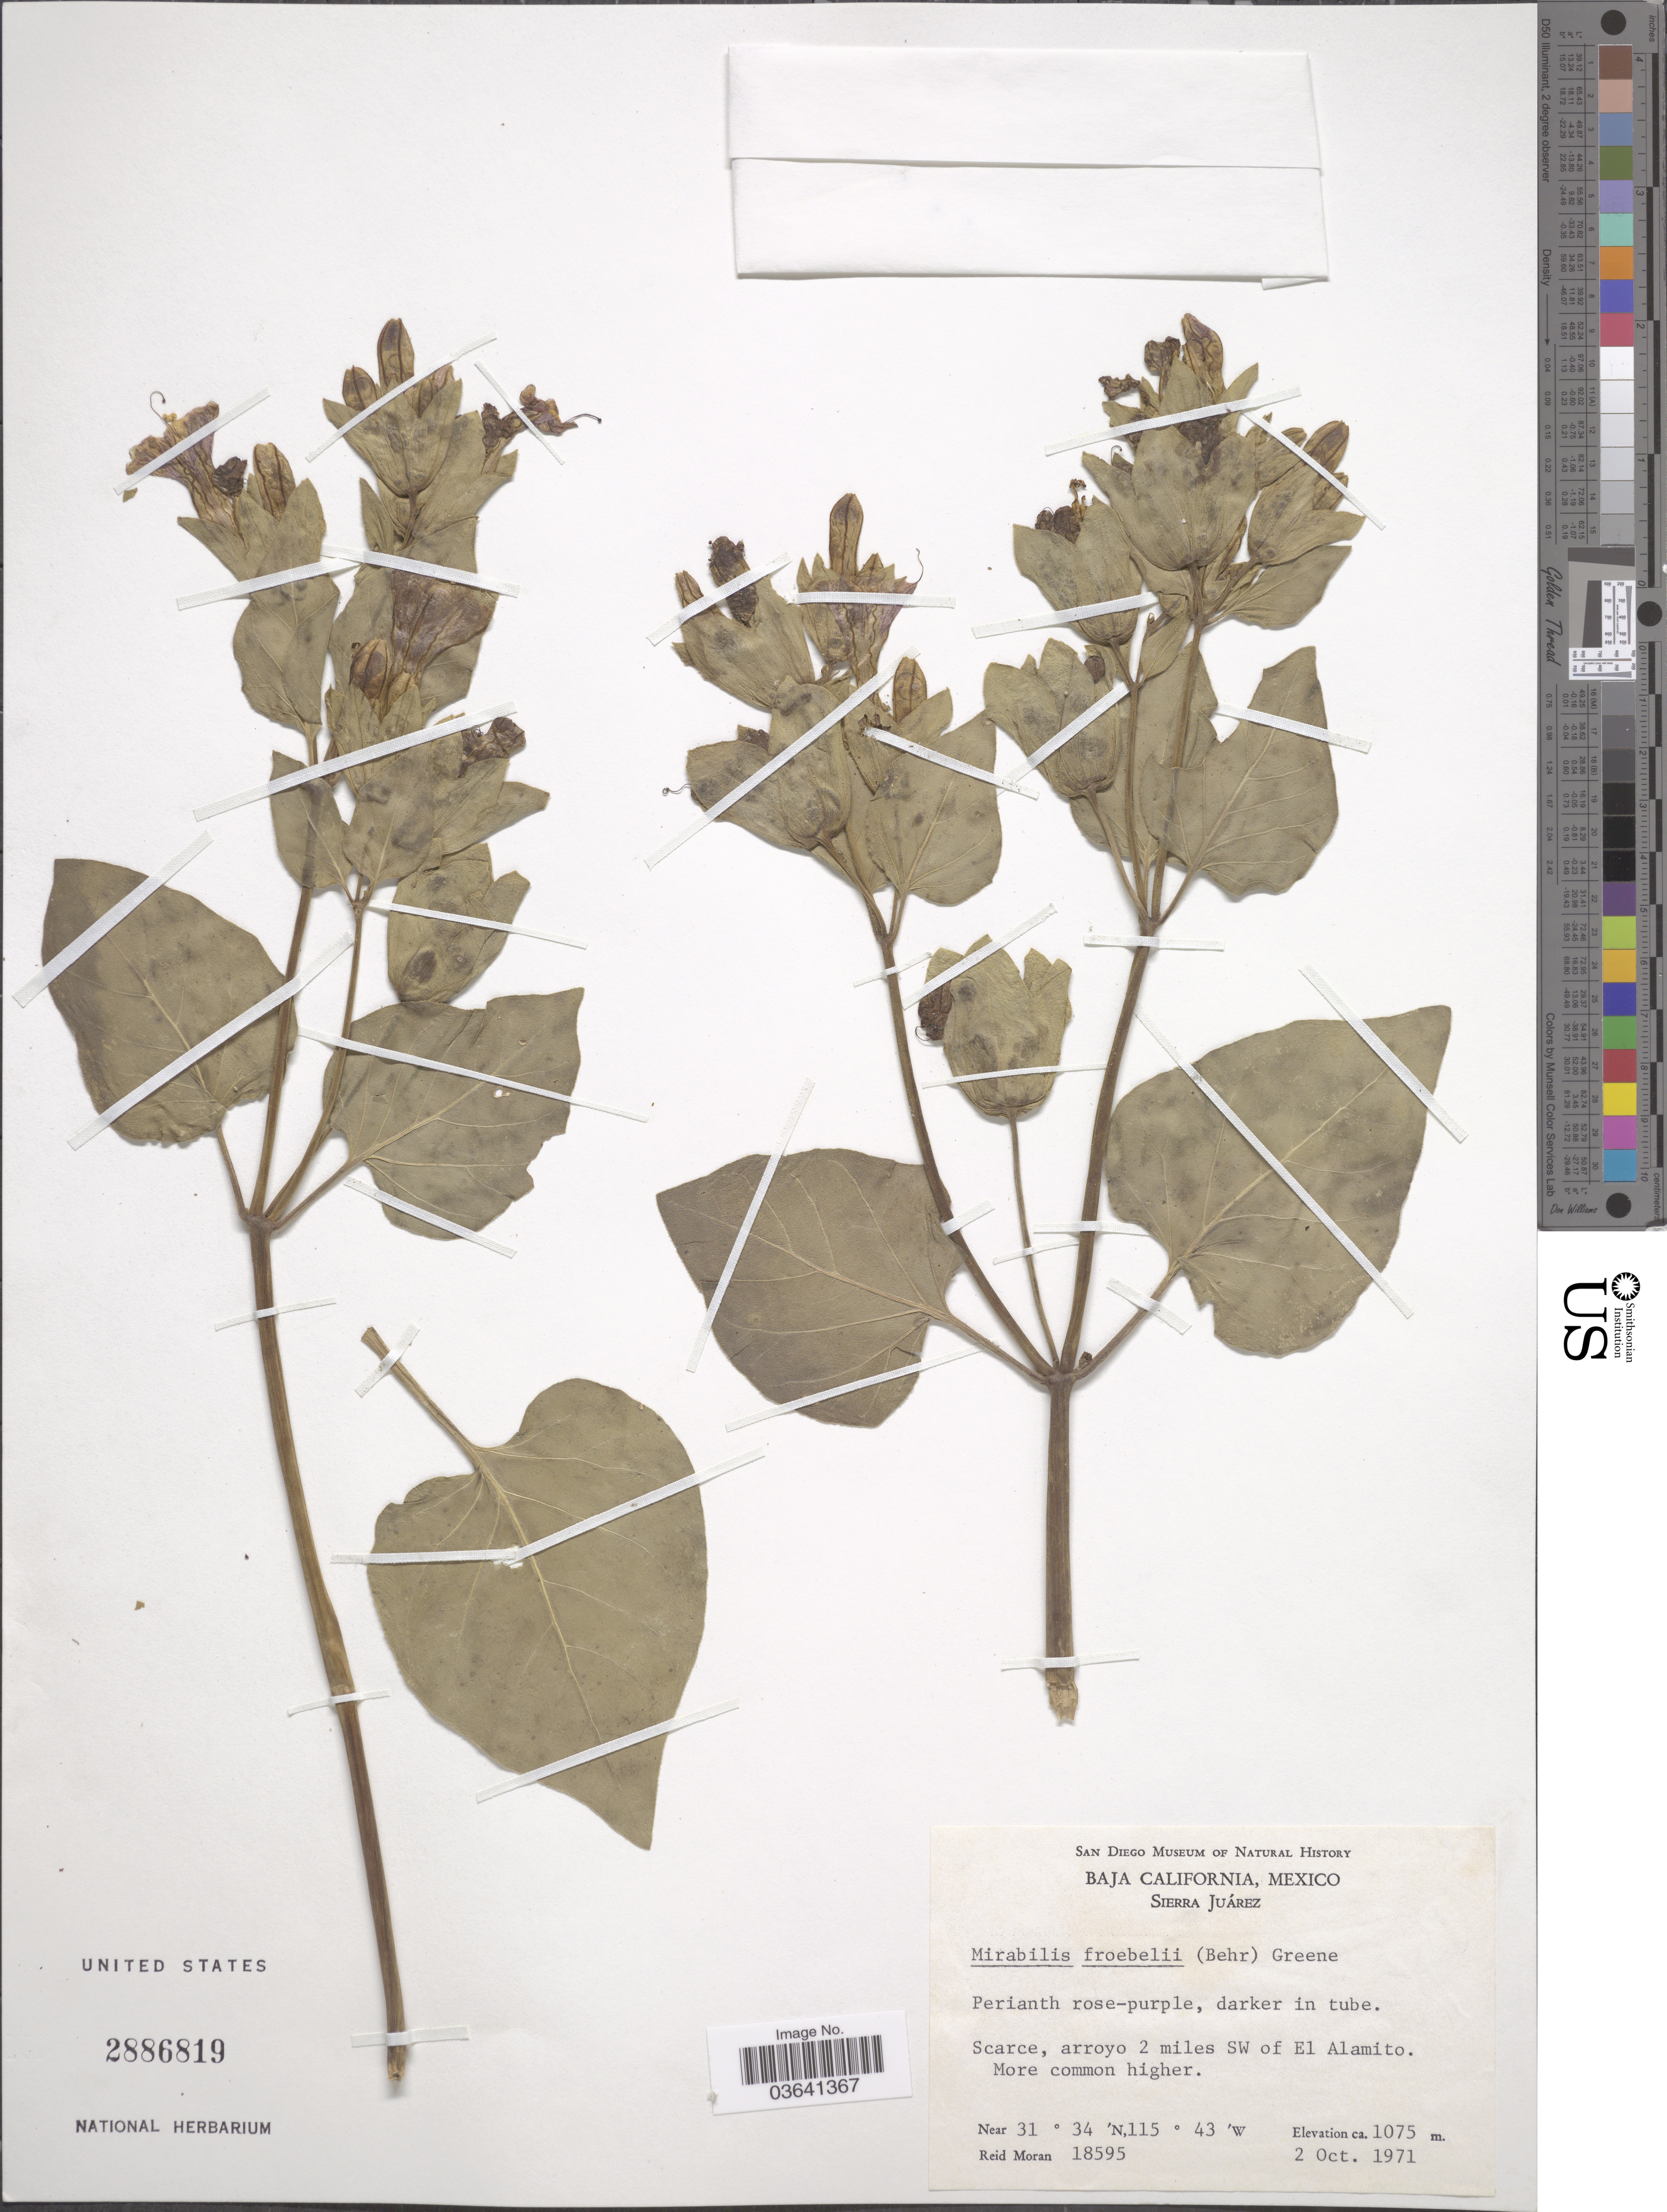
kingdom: Plantae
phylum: Tracheophyta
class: Magnoliopsida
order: Caryophyllales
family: Nyctaginaceae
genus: Mirabilis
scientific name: Mirabilis froebelii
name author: (Behr) Greene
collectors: R. V. Moran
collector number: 18595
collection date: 1971-10-02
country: Mexico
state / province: Baja California Norte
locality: Sierra Juárez. Arroyo 2 miles SW of El Alamito.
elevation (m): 1075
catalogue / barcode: US 2886819